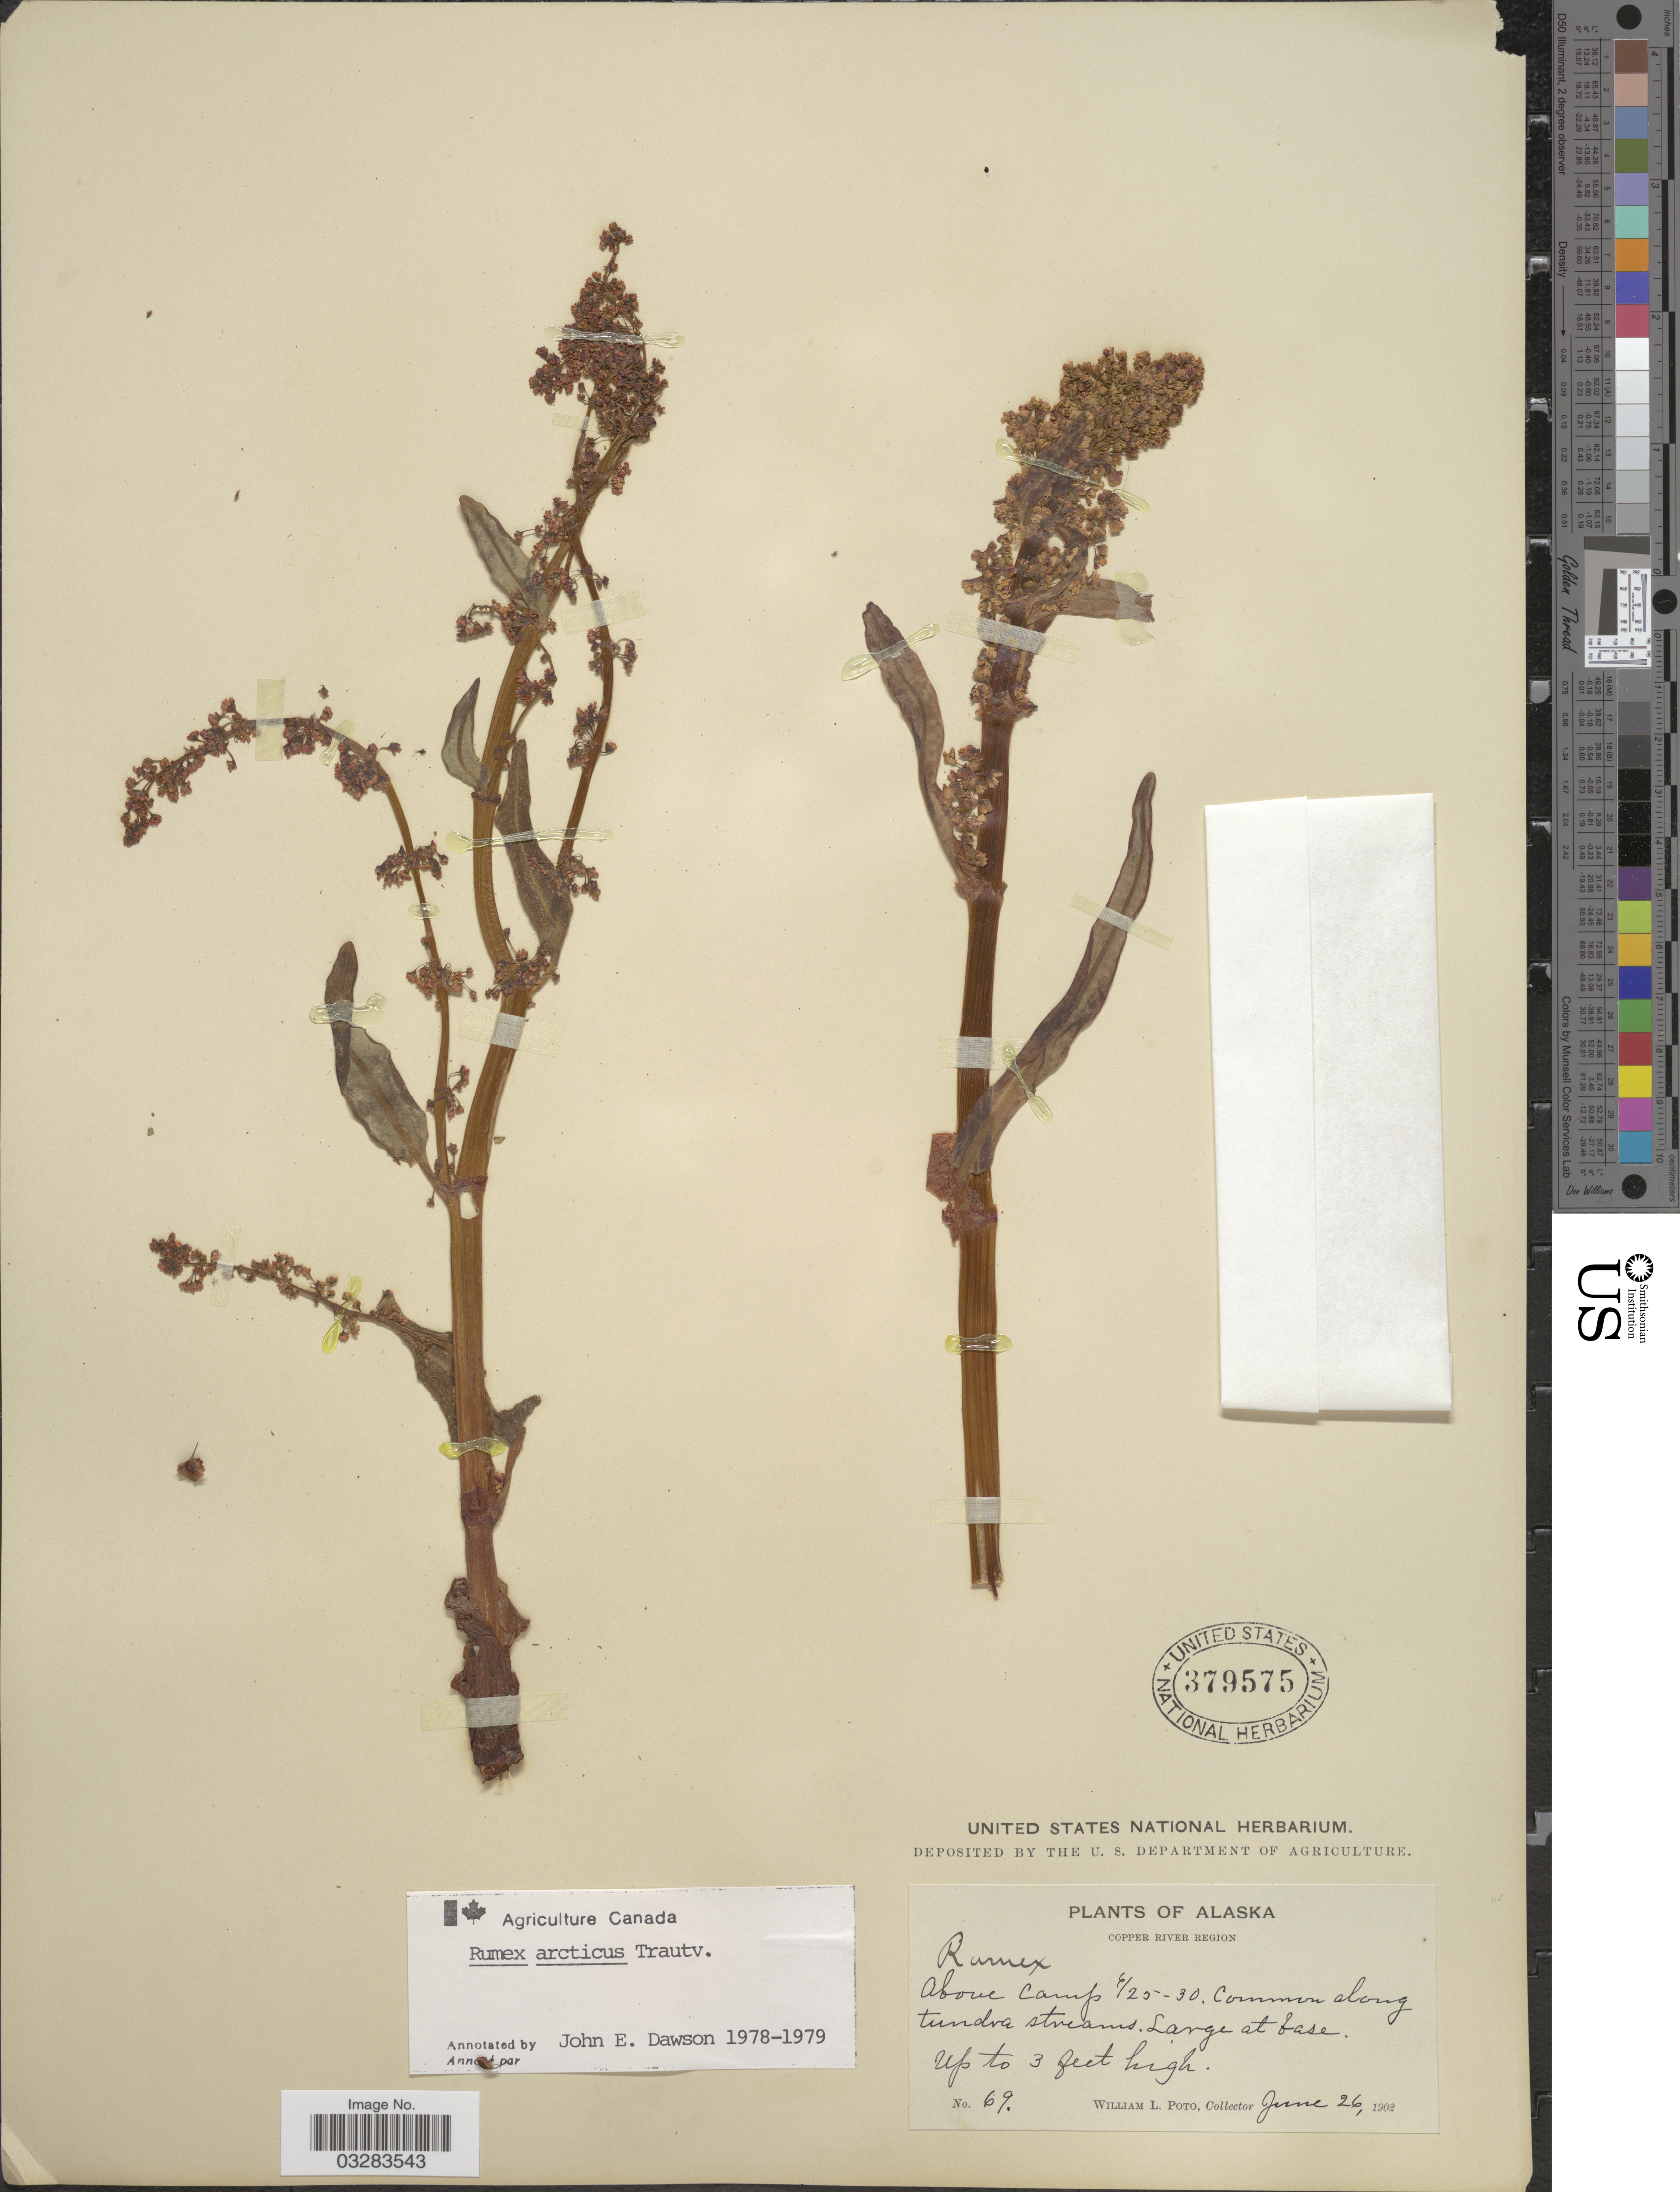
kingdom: Plantae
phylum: Tracheophyta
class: Magnoliopsida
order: Caryophyllales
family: Polygonaceae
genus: Rumex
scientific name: Rumex arcticus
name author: Trautv.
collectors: W. Poto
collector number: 69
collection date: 1902-06-26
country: United States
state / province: Alaska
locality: Copper River Region. Above Camp 6/25-30.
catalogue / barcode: US 379575